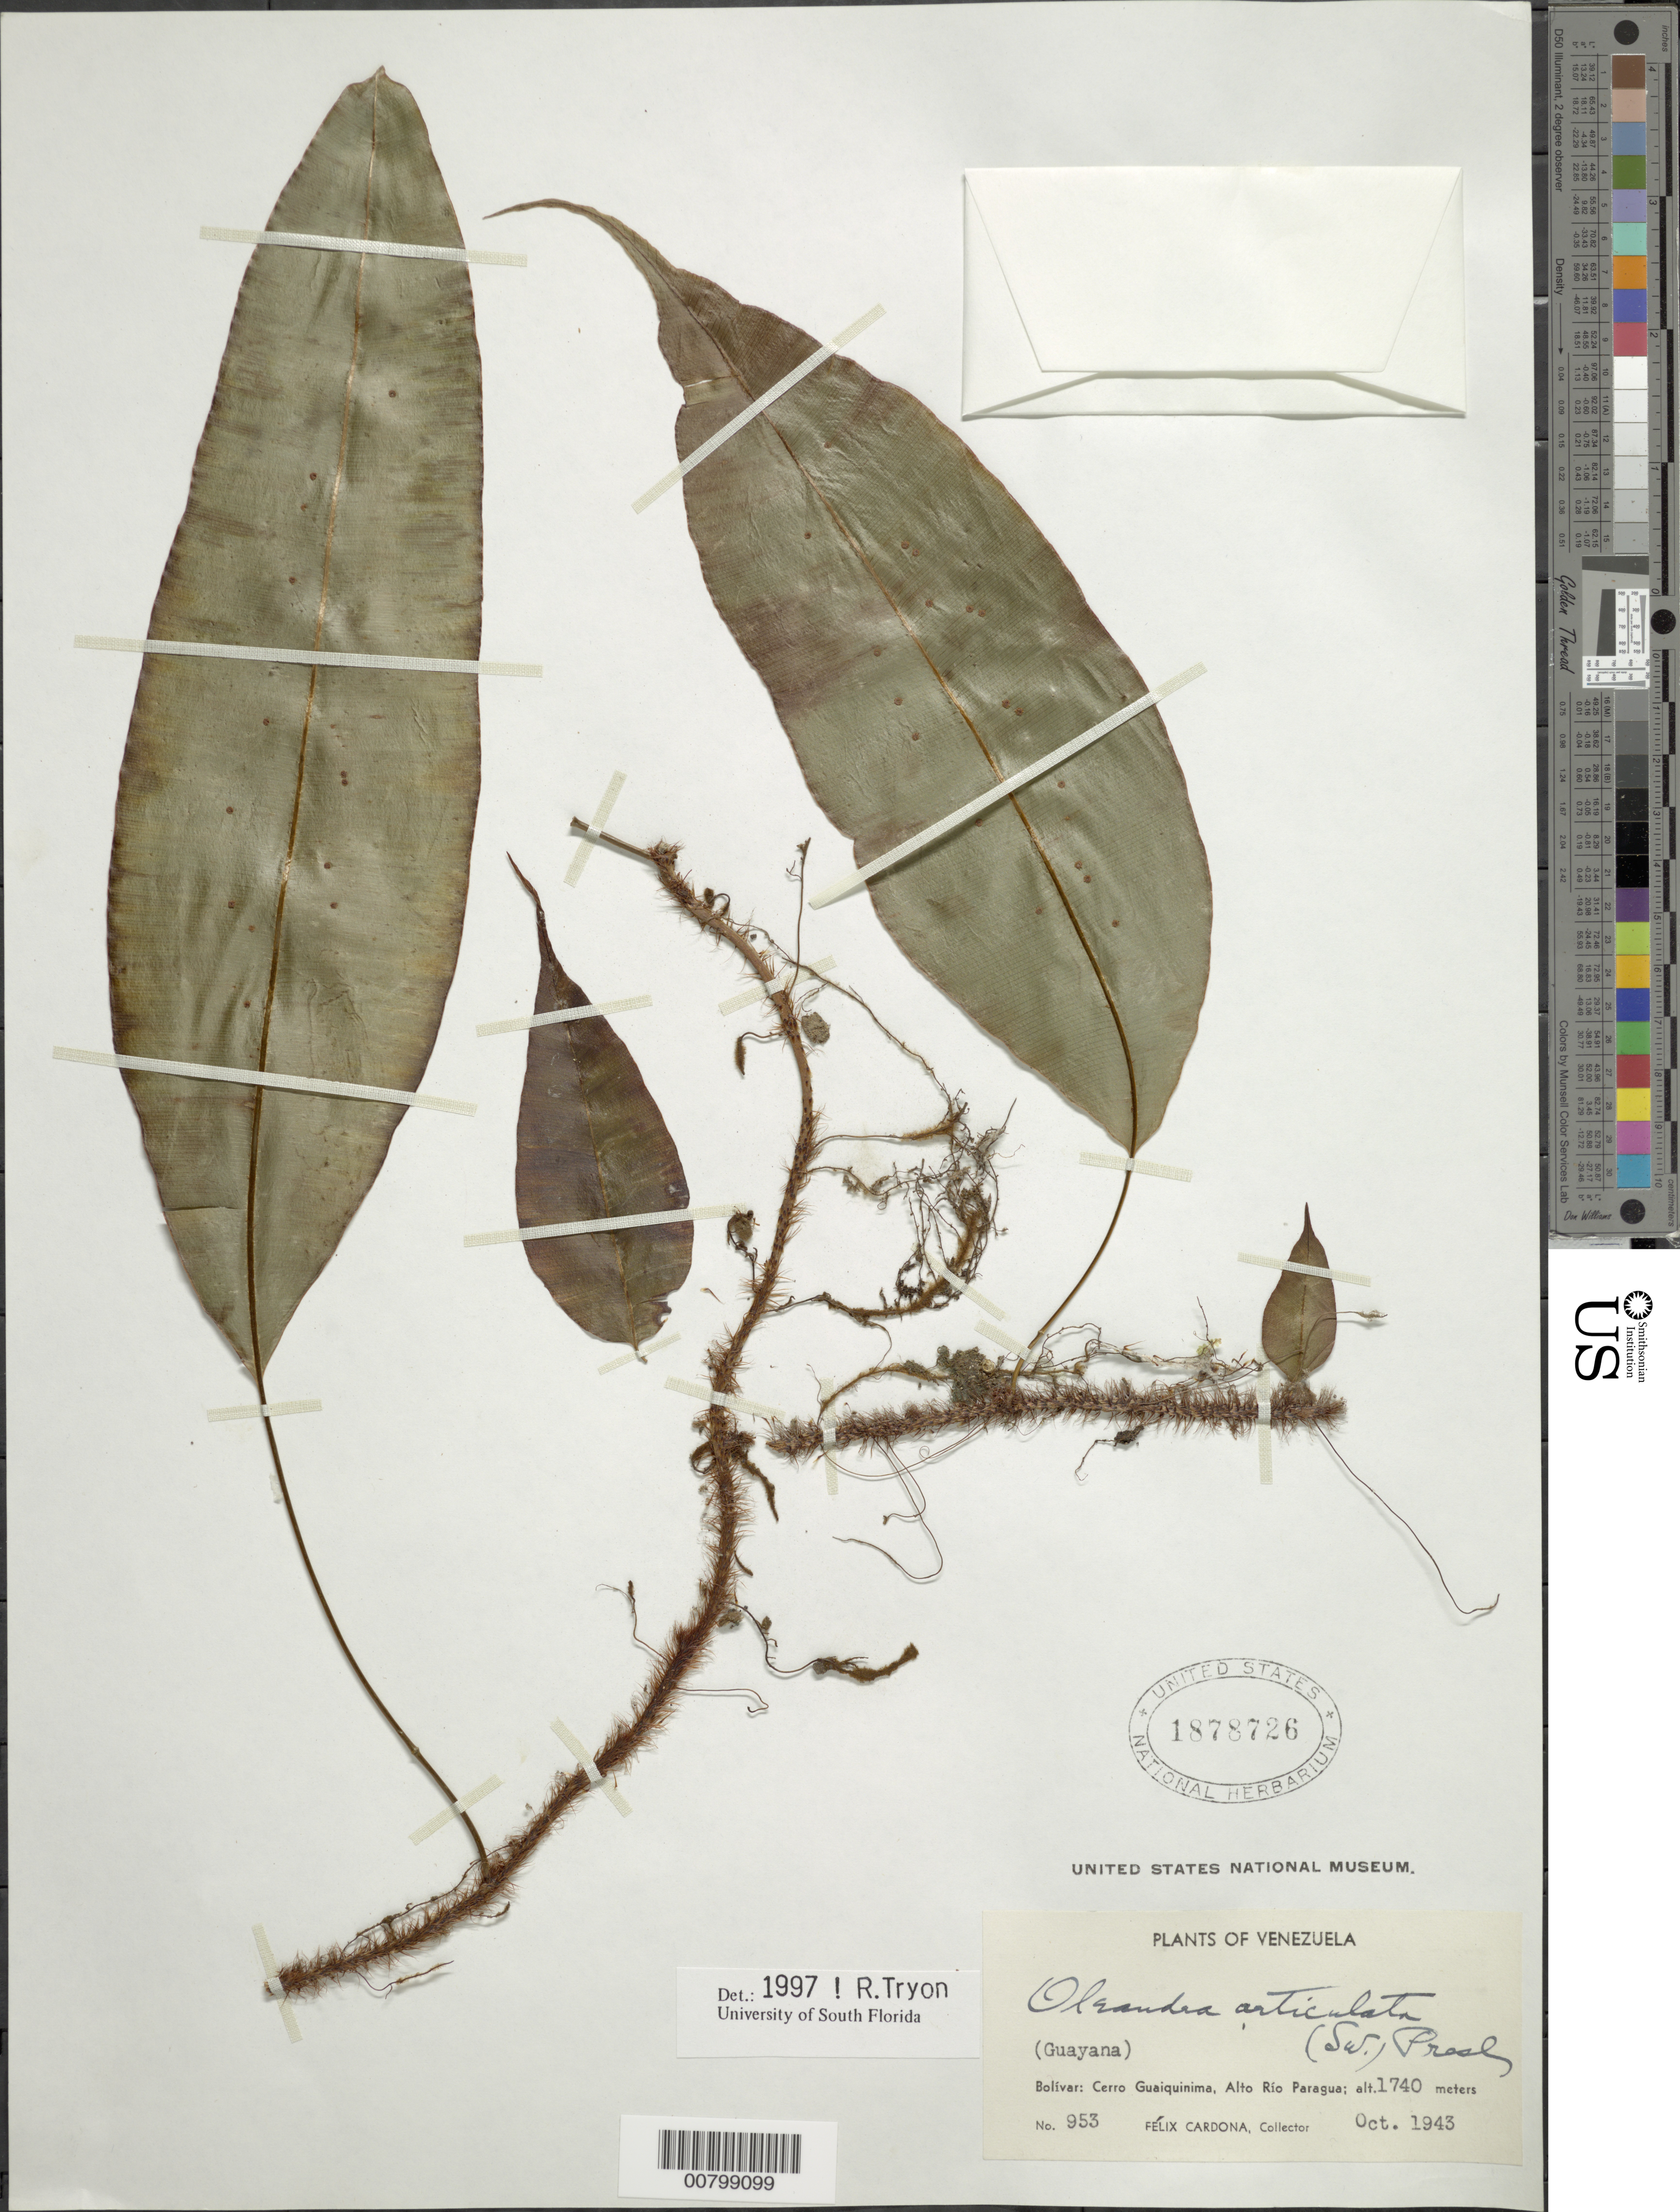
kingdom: Plantae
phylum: Tracheophyta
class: Polypodiopsida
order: Polypodiales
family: Oleandraceae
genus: Oleandra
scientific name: Oleandra articulata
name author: (Sw.) C. Presl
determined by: Tryon, Rolla M., Jr.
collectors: F. Cardona Puig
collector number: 953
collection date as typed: Oct-43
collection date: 1943-10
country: Venezuela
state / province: Bolívar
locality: Alto Río Paragua, Cerro Guaiquinima (Guayana)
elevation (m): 1740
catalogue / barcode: US 1878726